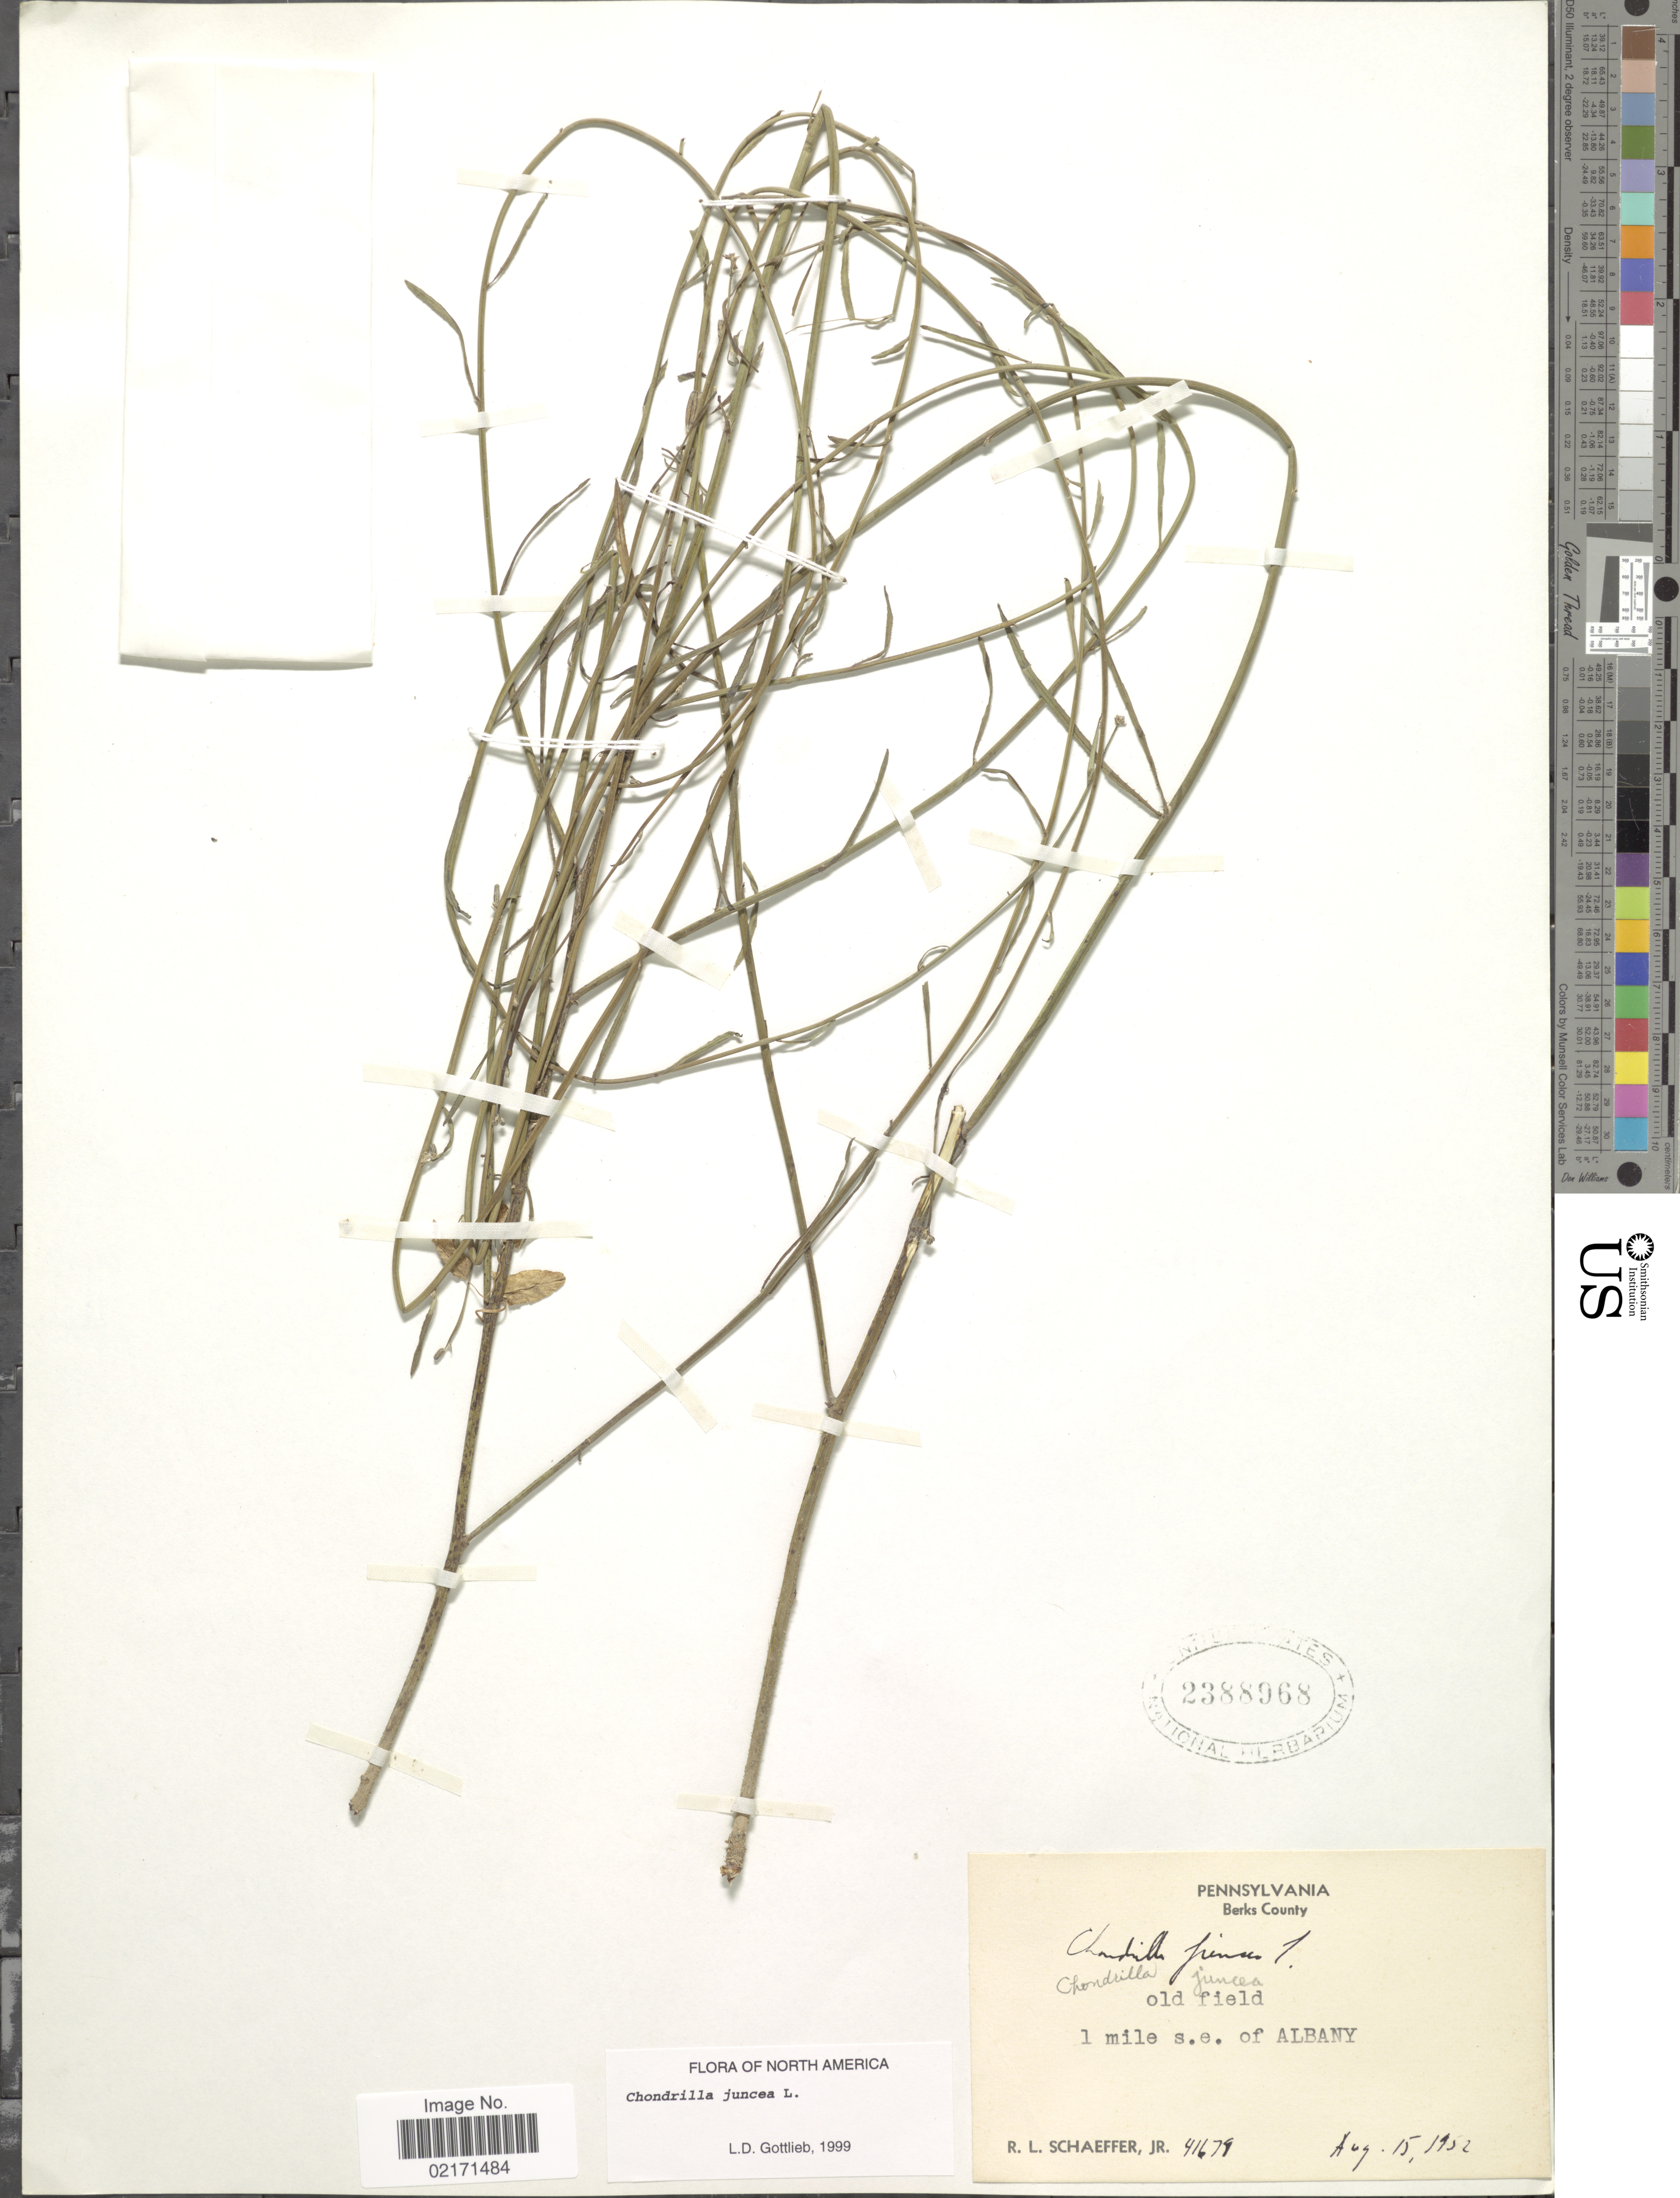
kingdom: Plantae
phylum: Tracheophyta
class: Magnoliopsida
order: Asterales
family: Asteraceae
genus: Chondrilla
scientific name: Chondrilla juncea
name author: L.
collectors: R. L. Schaeffer Jr.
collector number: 41679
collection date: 1952-08-15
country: United States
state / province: Pennsylvania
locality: Berks County, 1 mile s.e. of Albany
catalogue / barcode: US 2388968